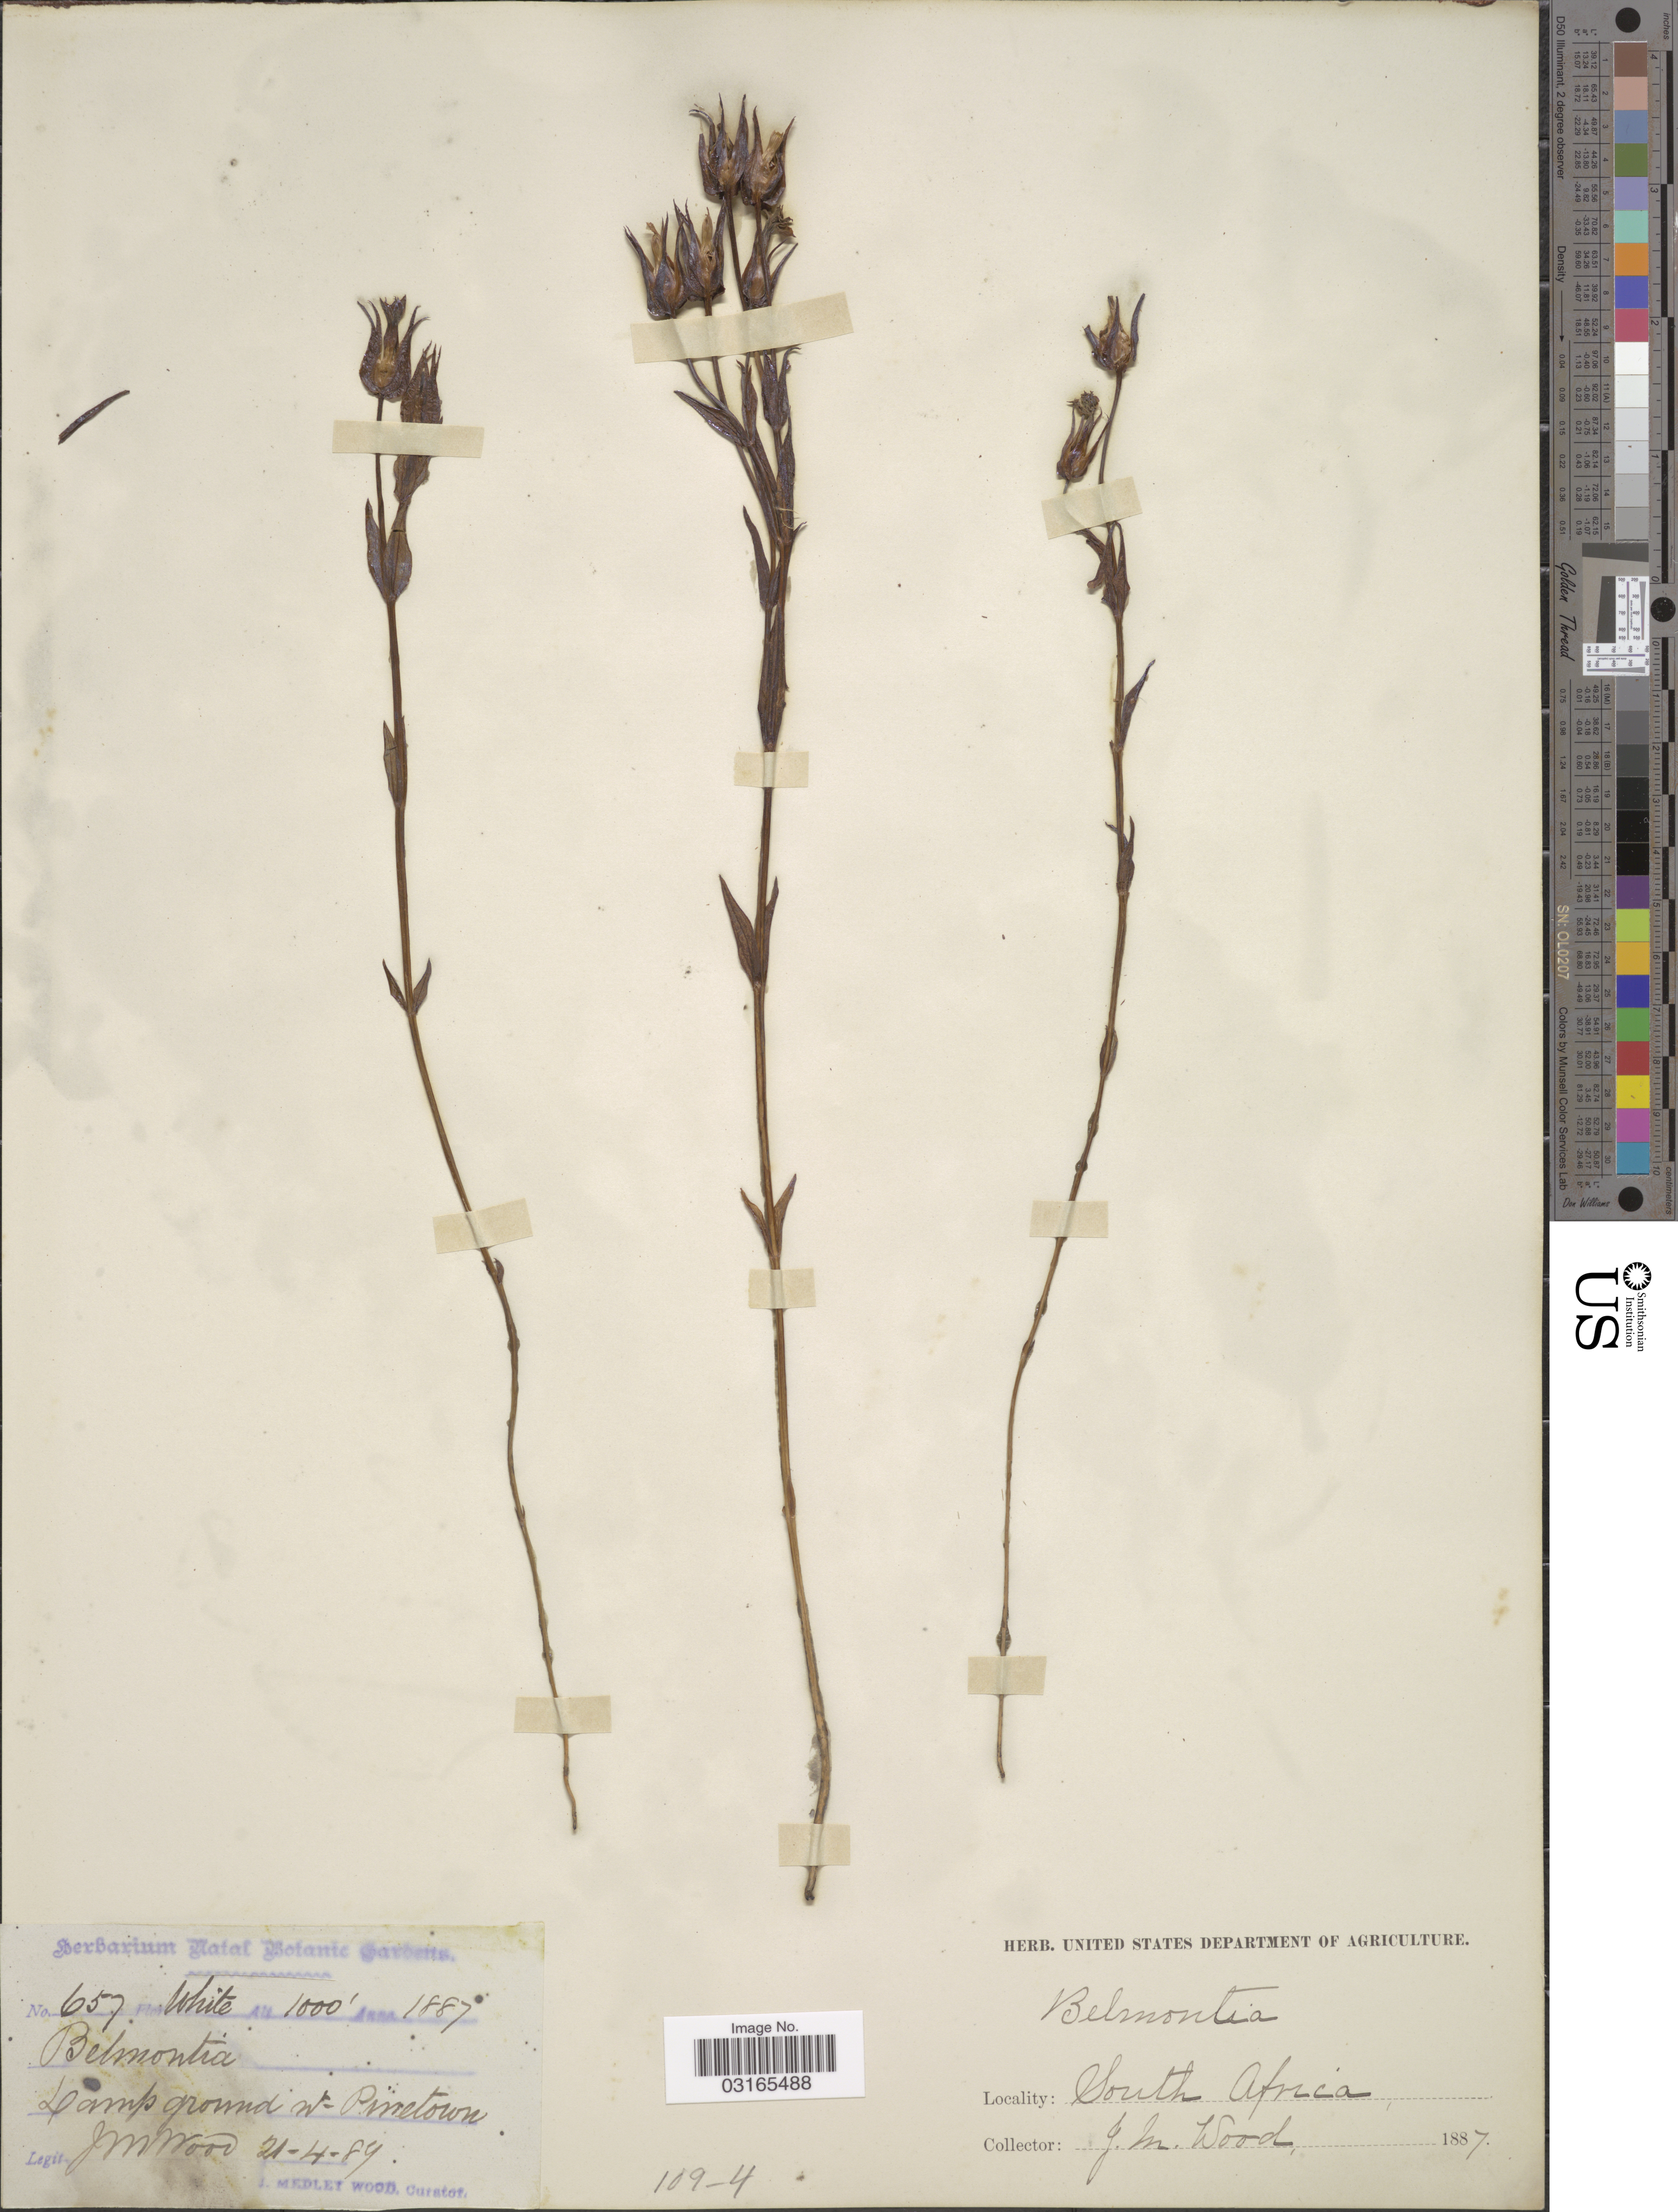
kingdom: Plantae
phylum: Tracheophyta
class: Magnoliopsida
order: Gentianales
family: Gentianaceae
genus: Belmontia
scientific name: Belmontia sp.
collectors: J. M. Wood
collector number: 657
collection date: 1889-04-21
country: South Africa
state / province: KwaZulu-Natal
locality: Damp ground nr Pinetown.